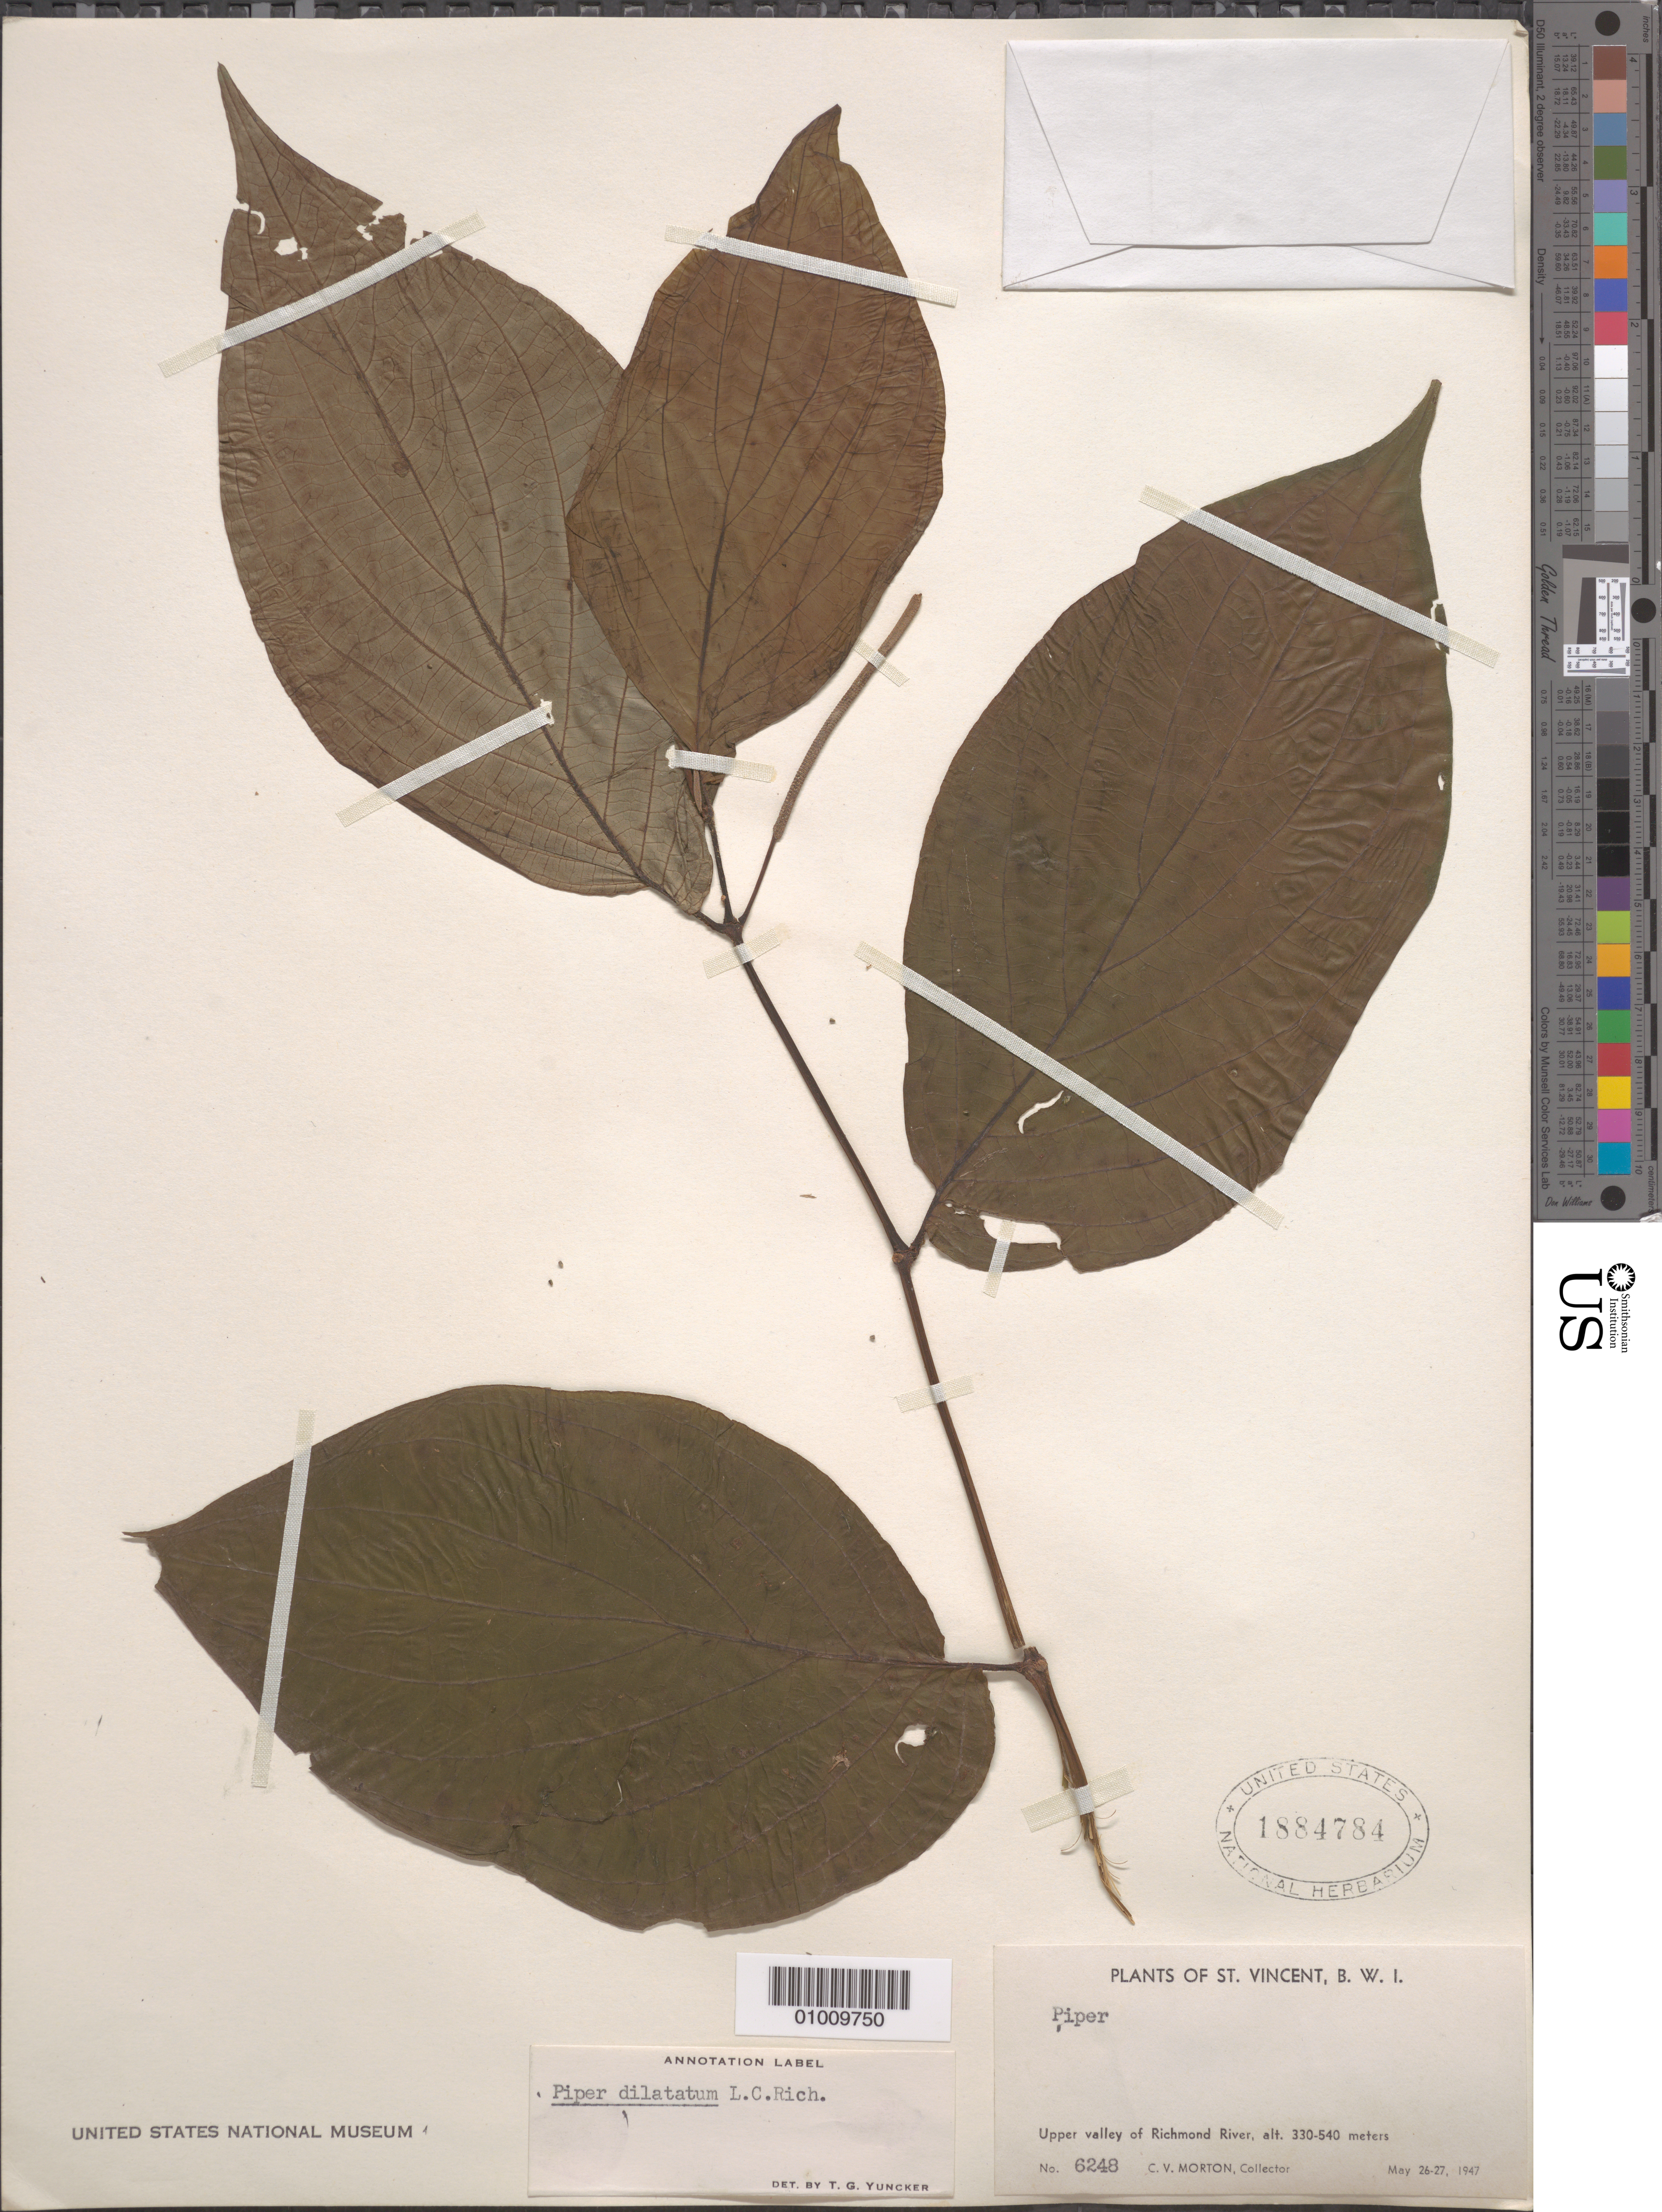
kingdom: Plantae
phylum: Tracheophyta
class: Magnoliopsida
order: Piperales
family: Piperaceae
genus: Piper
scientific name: Piper dilatatum var. dilatatum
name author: Rich.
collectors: C. V. Morton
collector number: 6248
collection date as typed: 26 May 1947 to 27 May 1947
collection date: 1947-05-26/1947-05-27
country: St. Vincent - Grenadines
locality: Upper Valley of Richmond River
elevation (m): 330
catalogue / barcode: US 1884784